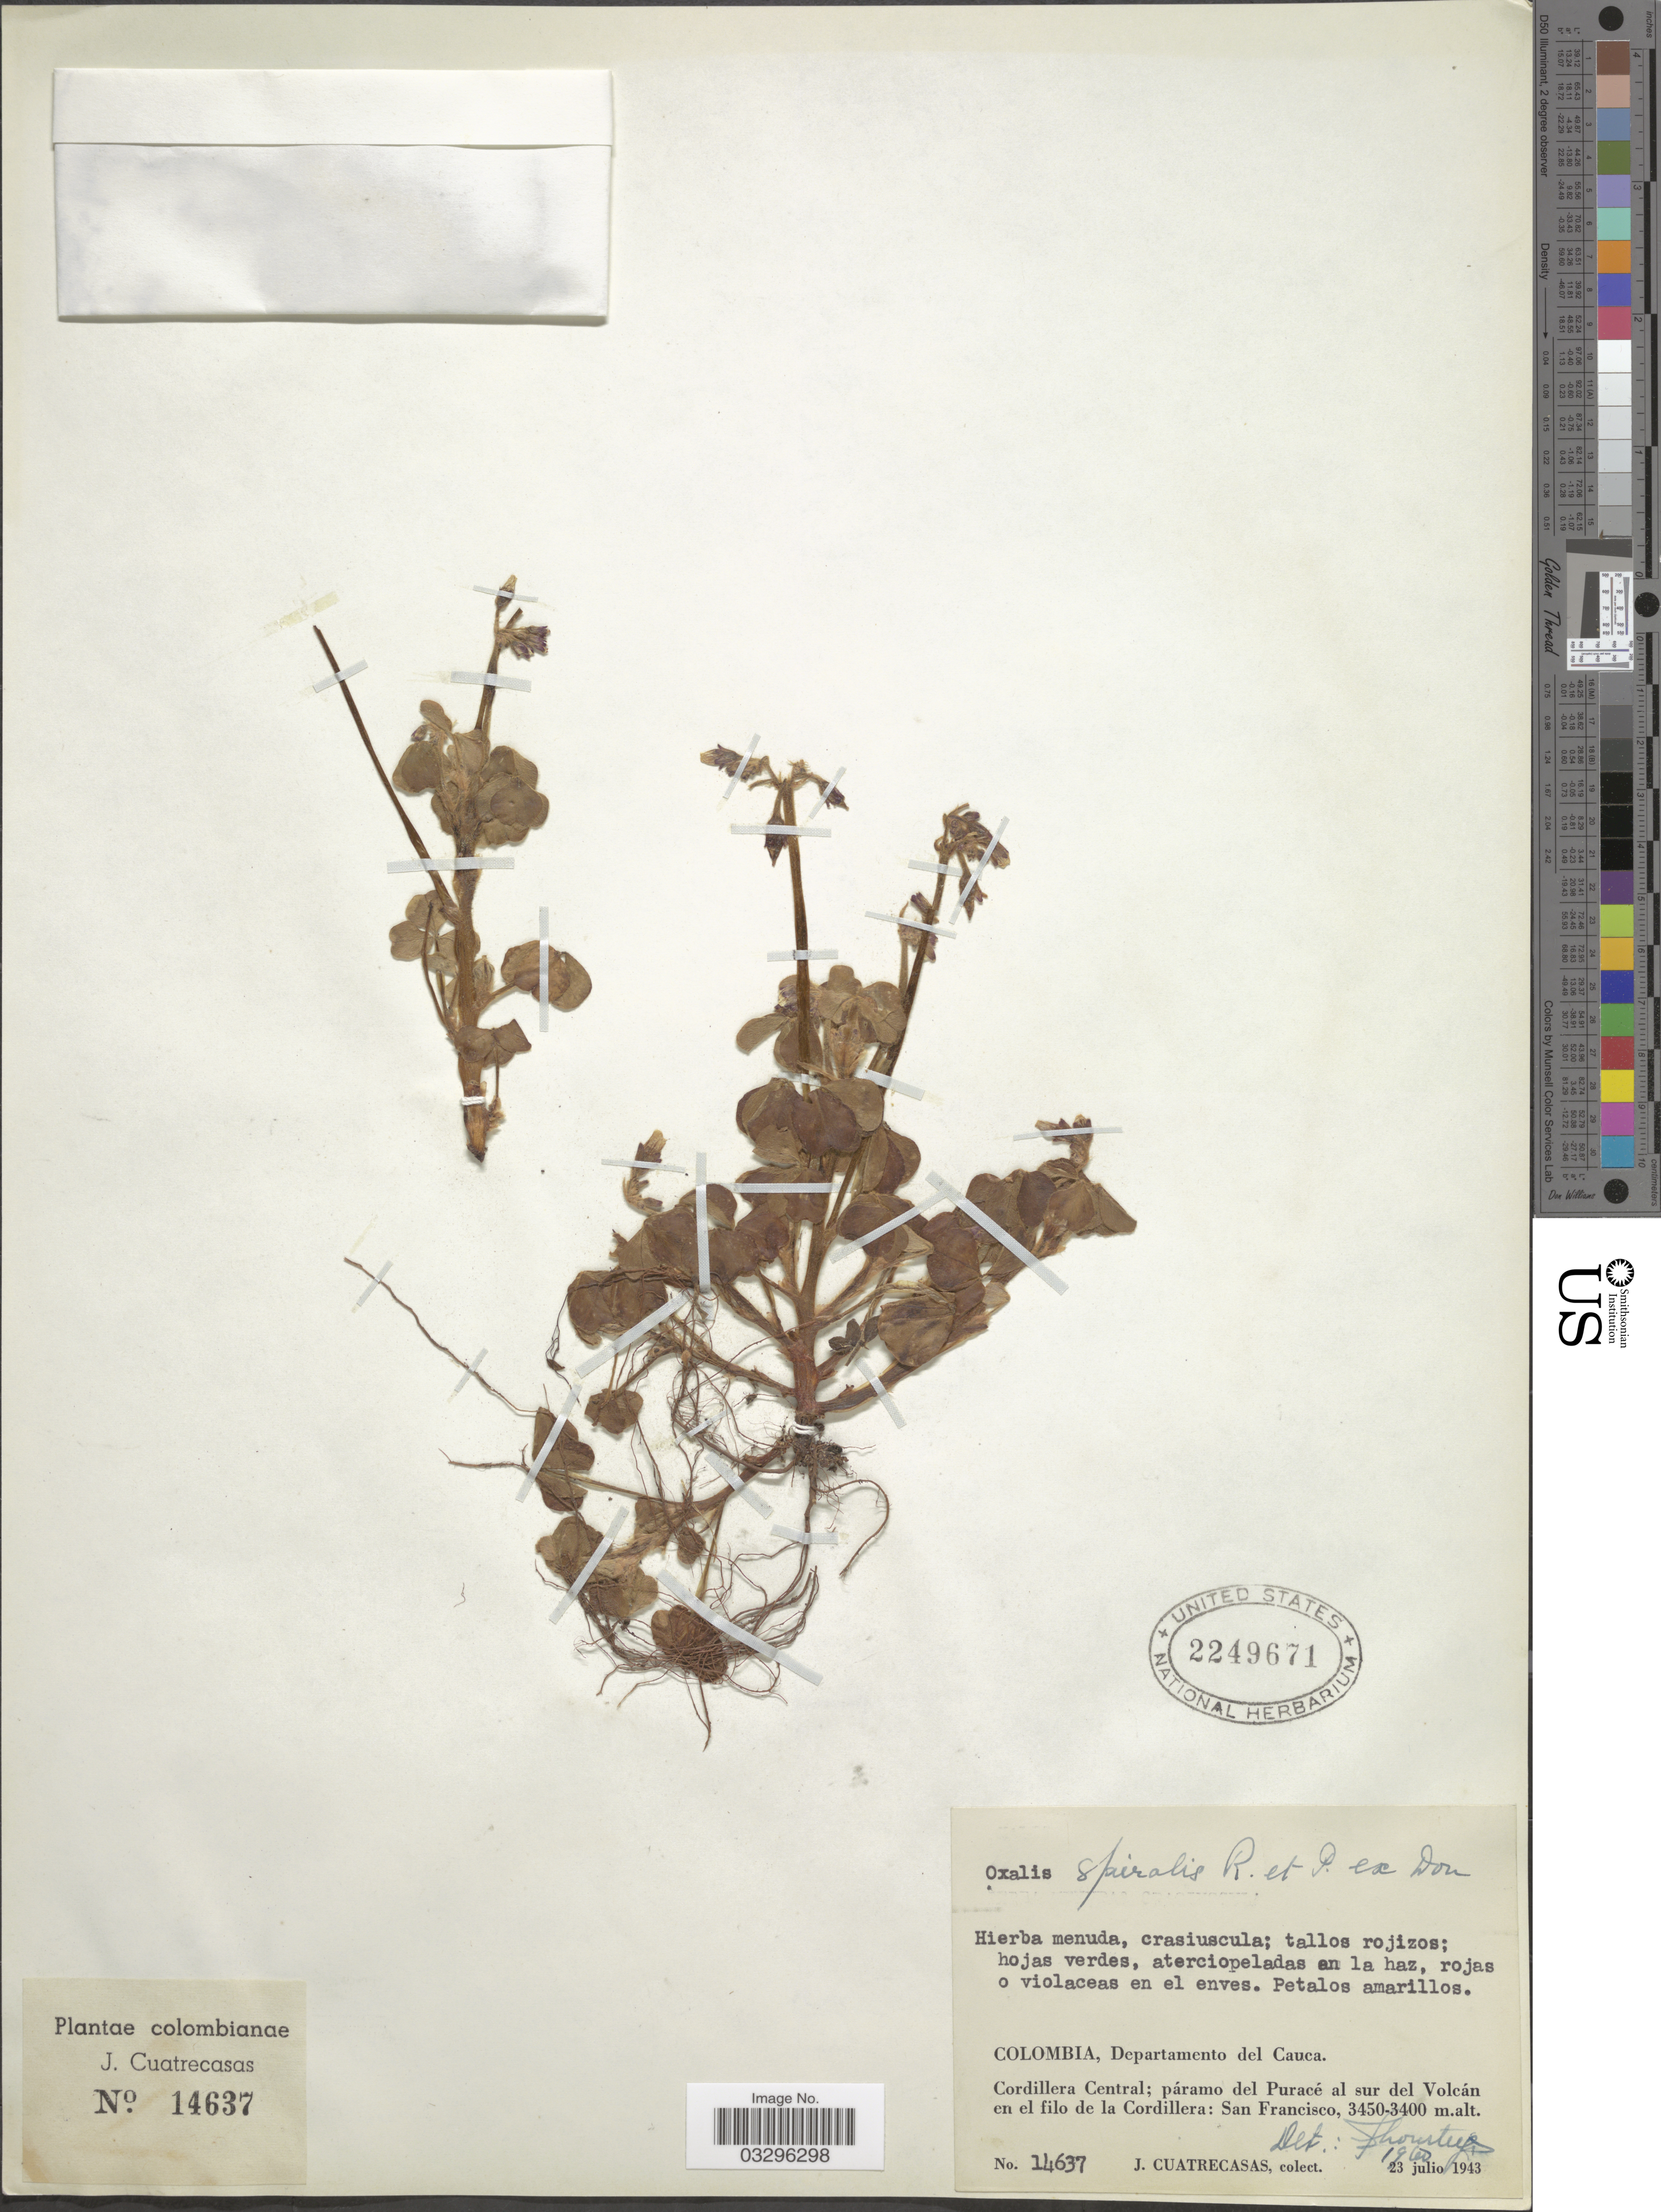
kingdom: Plantae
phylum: Tracheophyta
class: Magnoliopsida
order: Oxalidales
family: Oxalidaceae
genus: Oxalis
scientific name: Oxalis spiralis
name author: Ruiz & Pav. ex G. Don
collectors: J. Cuatrecasas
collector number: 14637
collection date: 1943-07-23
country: Colombia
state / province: Cauca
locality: Departamento del Cauca. Cordillera Central; páramo del Puracé al sur del Volcán en el filo de la Cordillera: San Francisco.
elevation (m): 3400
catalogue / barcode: US 2249671